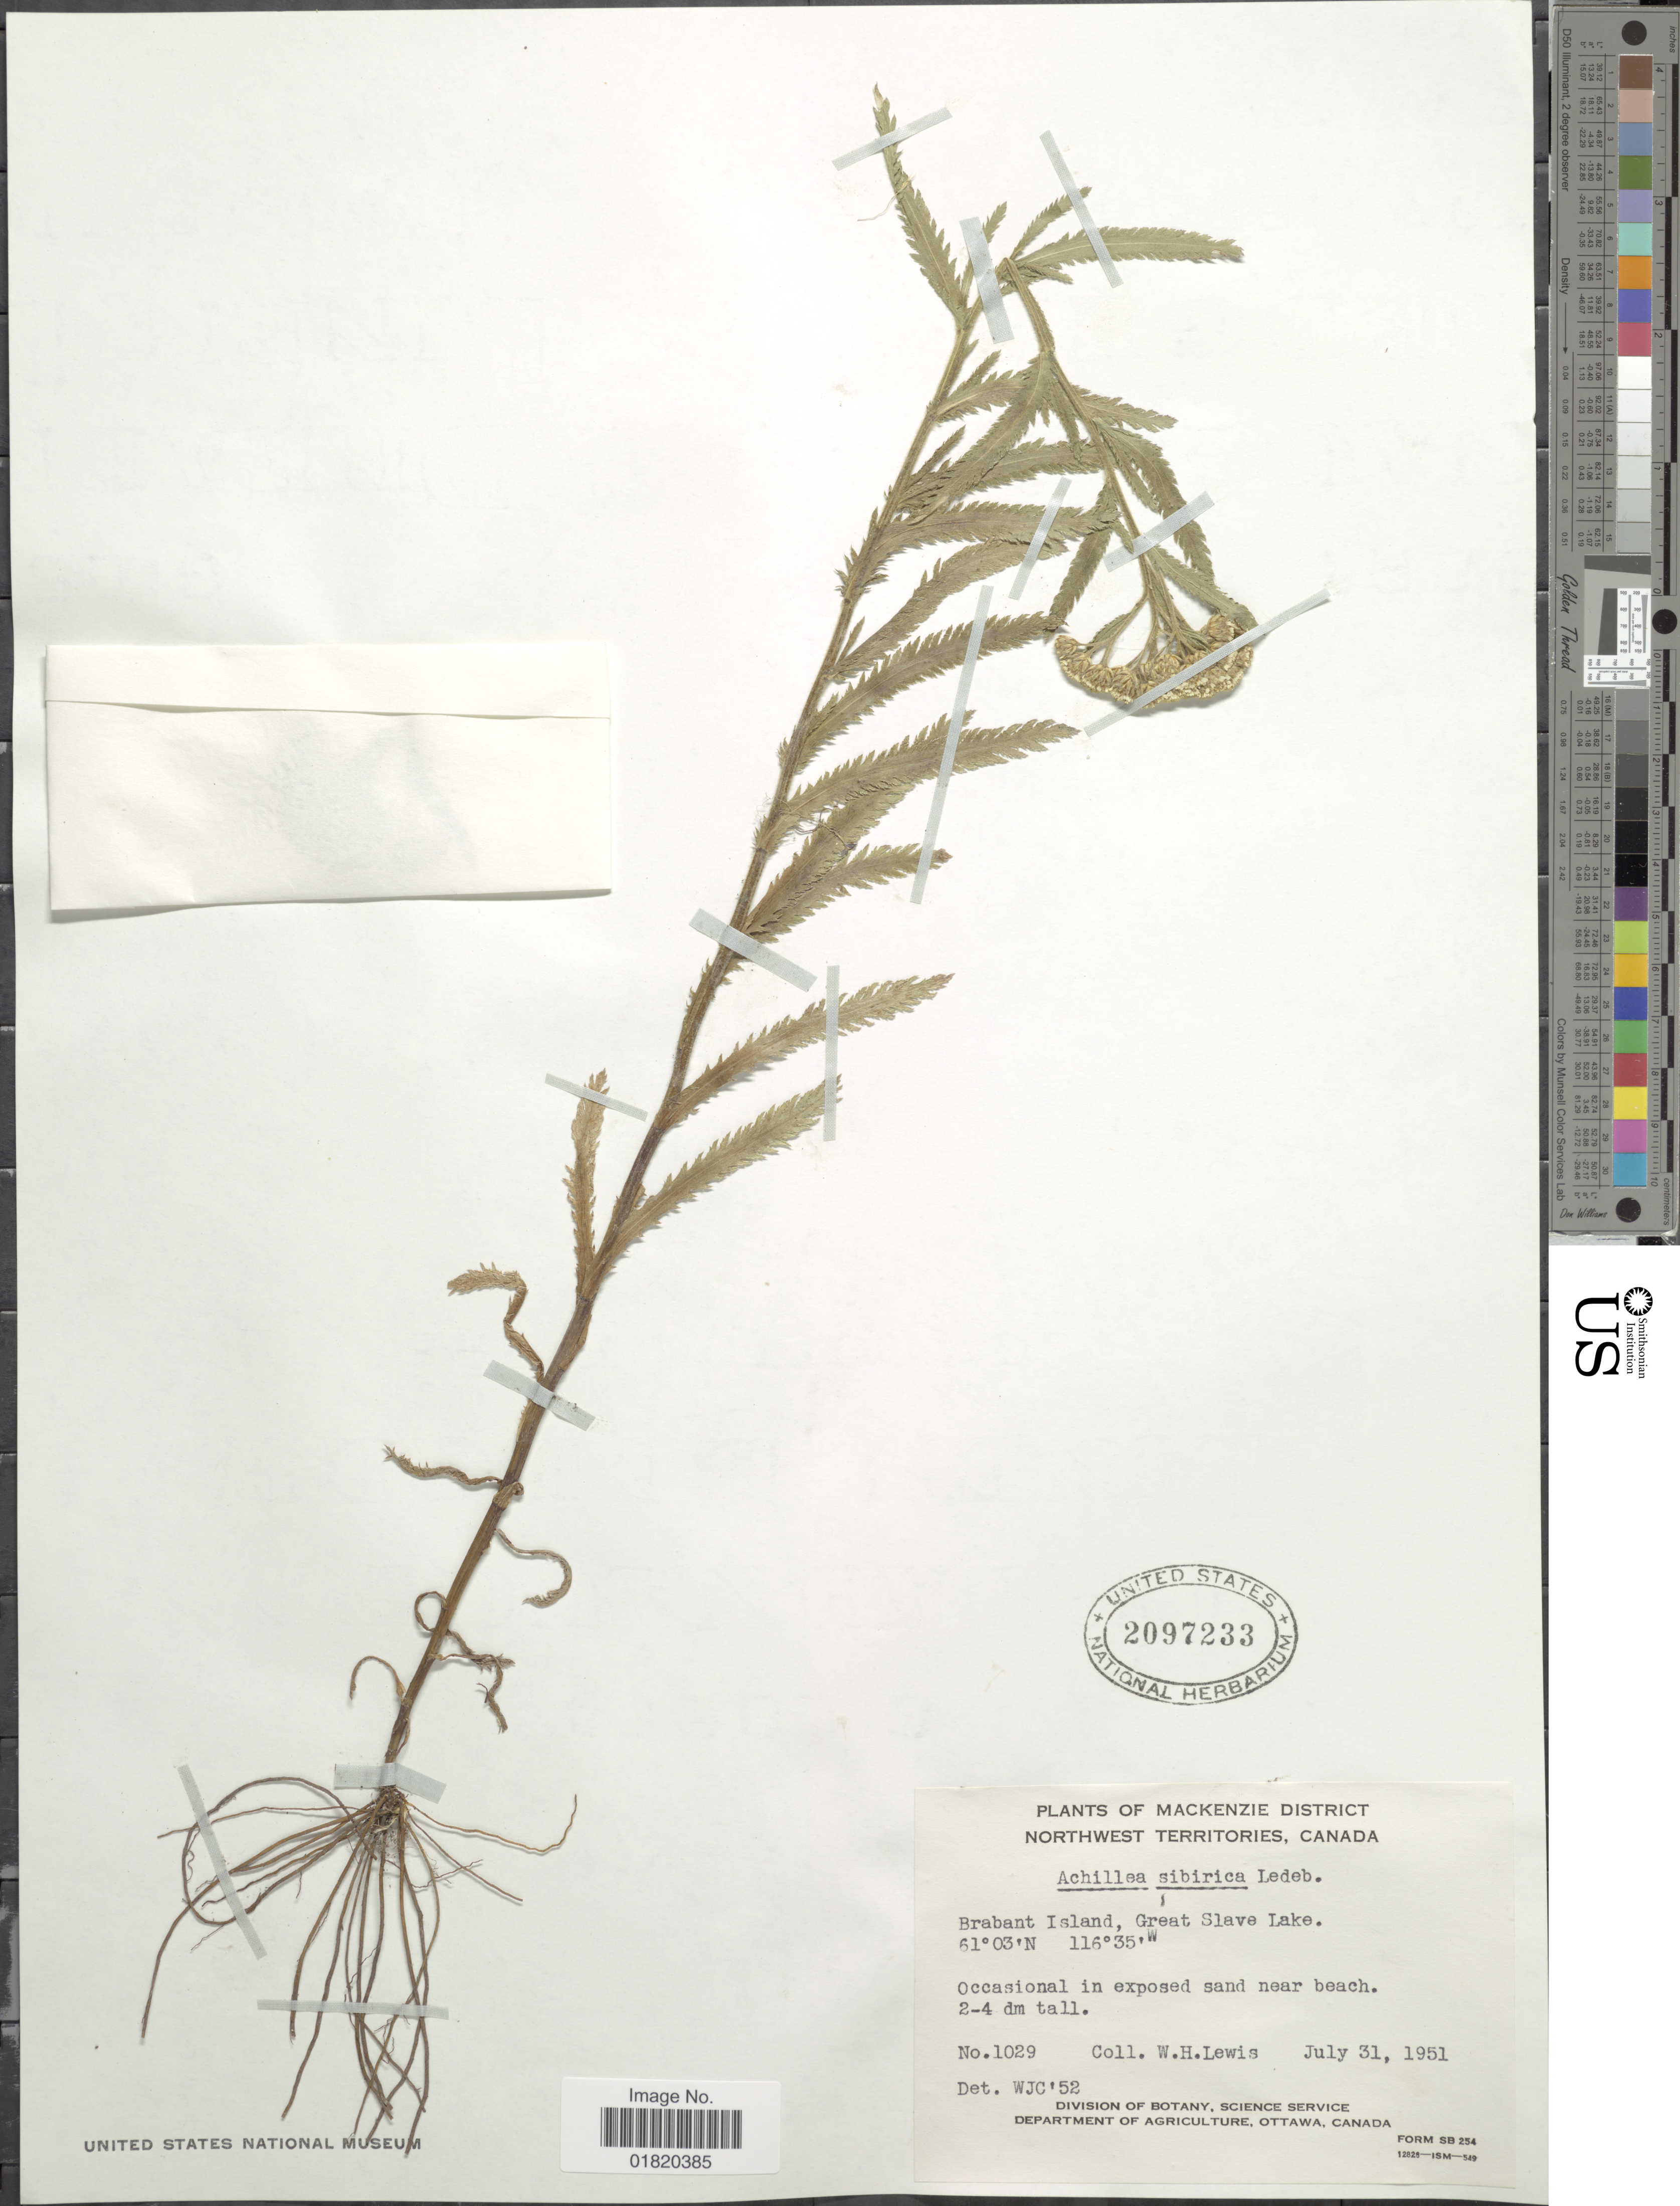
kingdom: Plantae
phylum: Tracheophyta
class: Magnoliopsida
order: Asterales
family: Asteraceae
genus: Achillea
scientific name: Achillea sibirica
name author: Ledeb.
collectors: W. H. Lewis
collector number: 1029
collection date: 1951-07-31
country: Canada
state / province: Northwest Territories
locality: Mackenzie District. Brabant Island, Great Slave Lake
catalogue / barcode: US 2097233